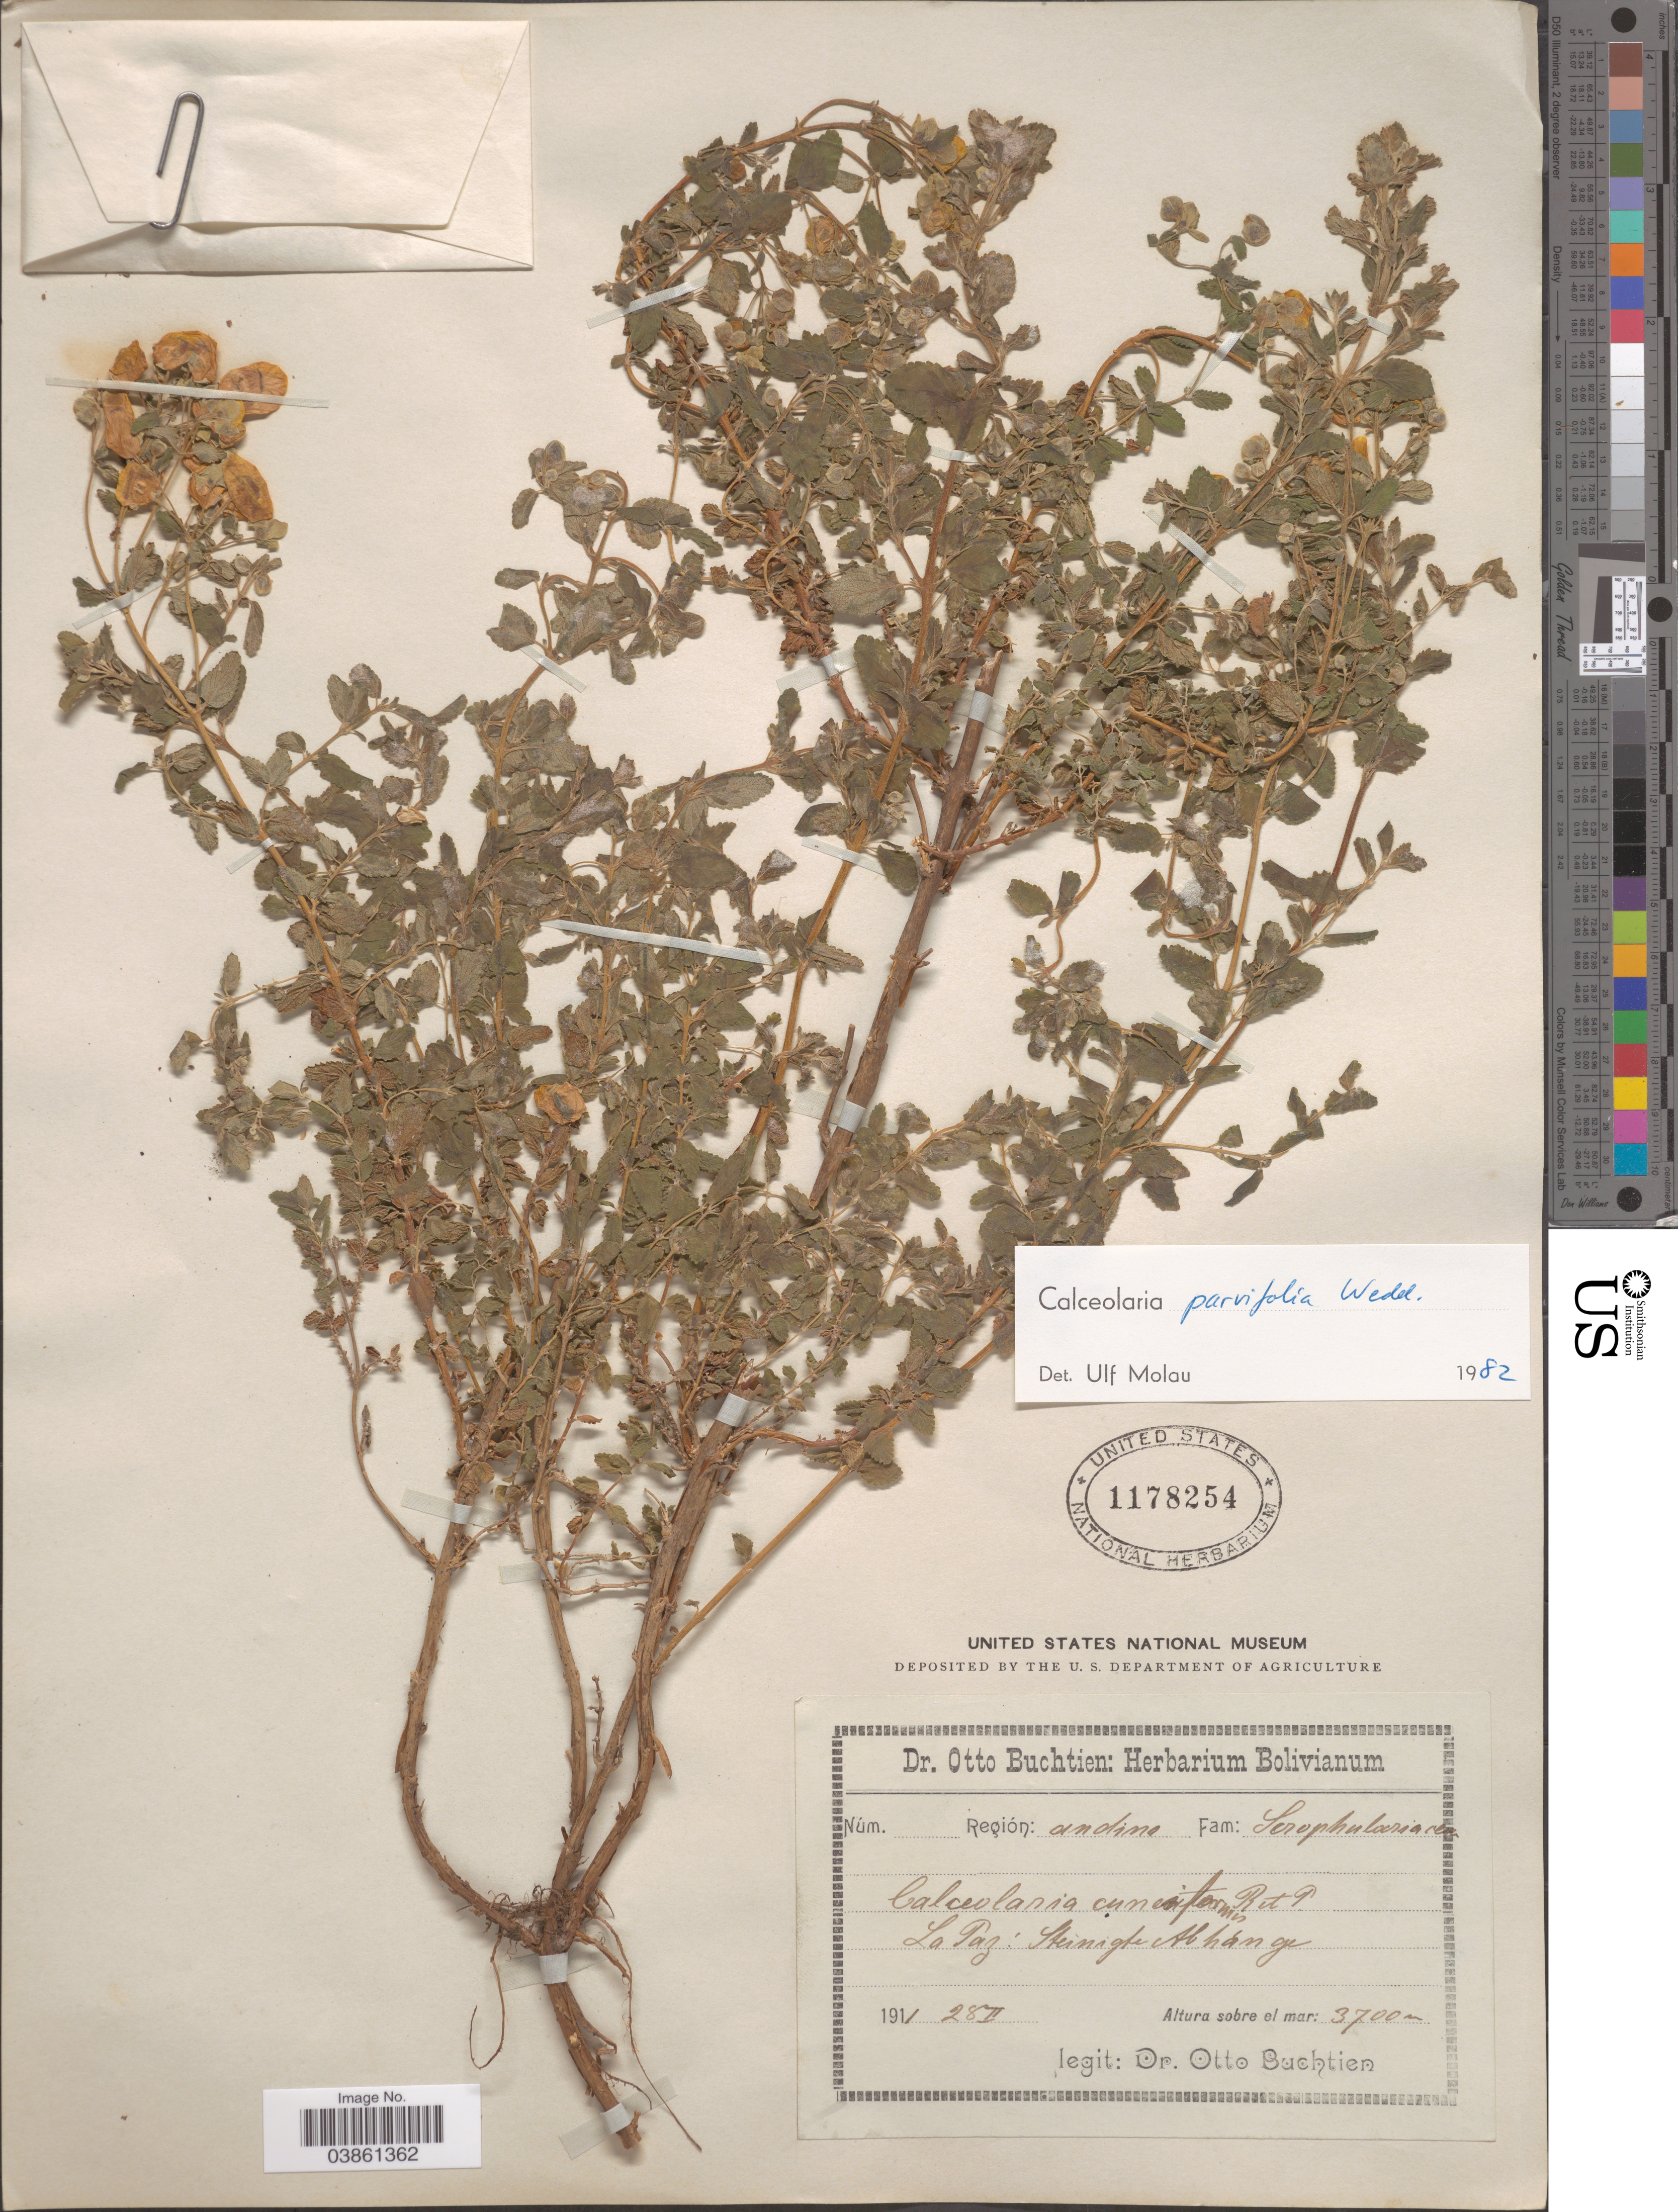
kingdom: Plantae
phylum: Tracheophyta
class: Magnoliopsida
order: Lamiales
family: Calceolariaceae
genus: Calceolaria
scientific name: Calceolaria parvifolia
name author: Wedd.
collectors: O. Buchtien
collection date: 1911-02-28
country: Bolivia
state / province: La Paz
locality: Región: andina. Steinigte Abhánge.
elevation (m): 3700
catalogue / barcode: US 1178254